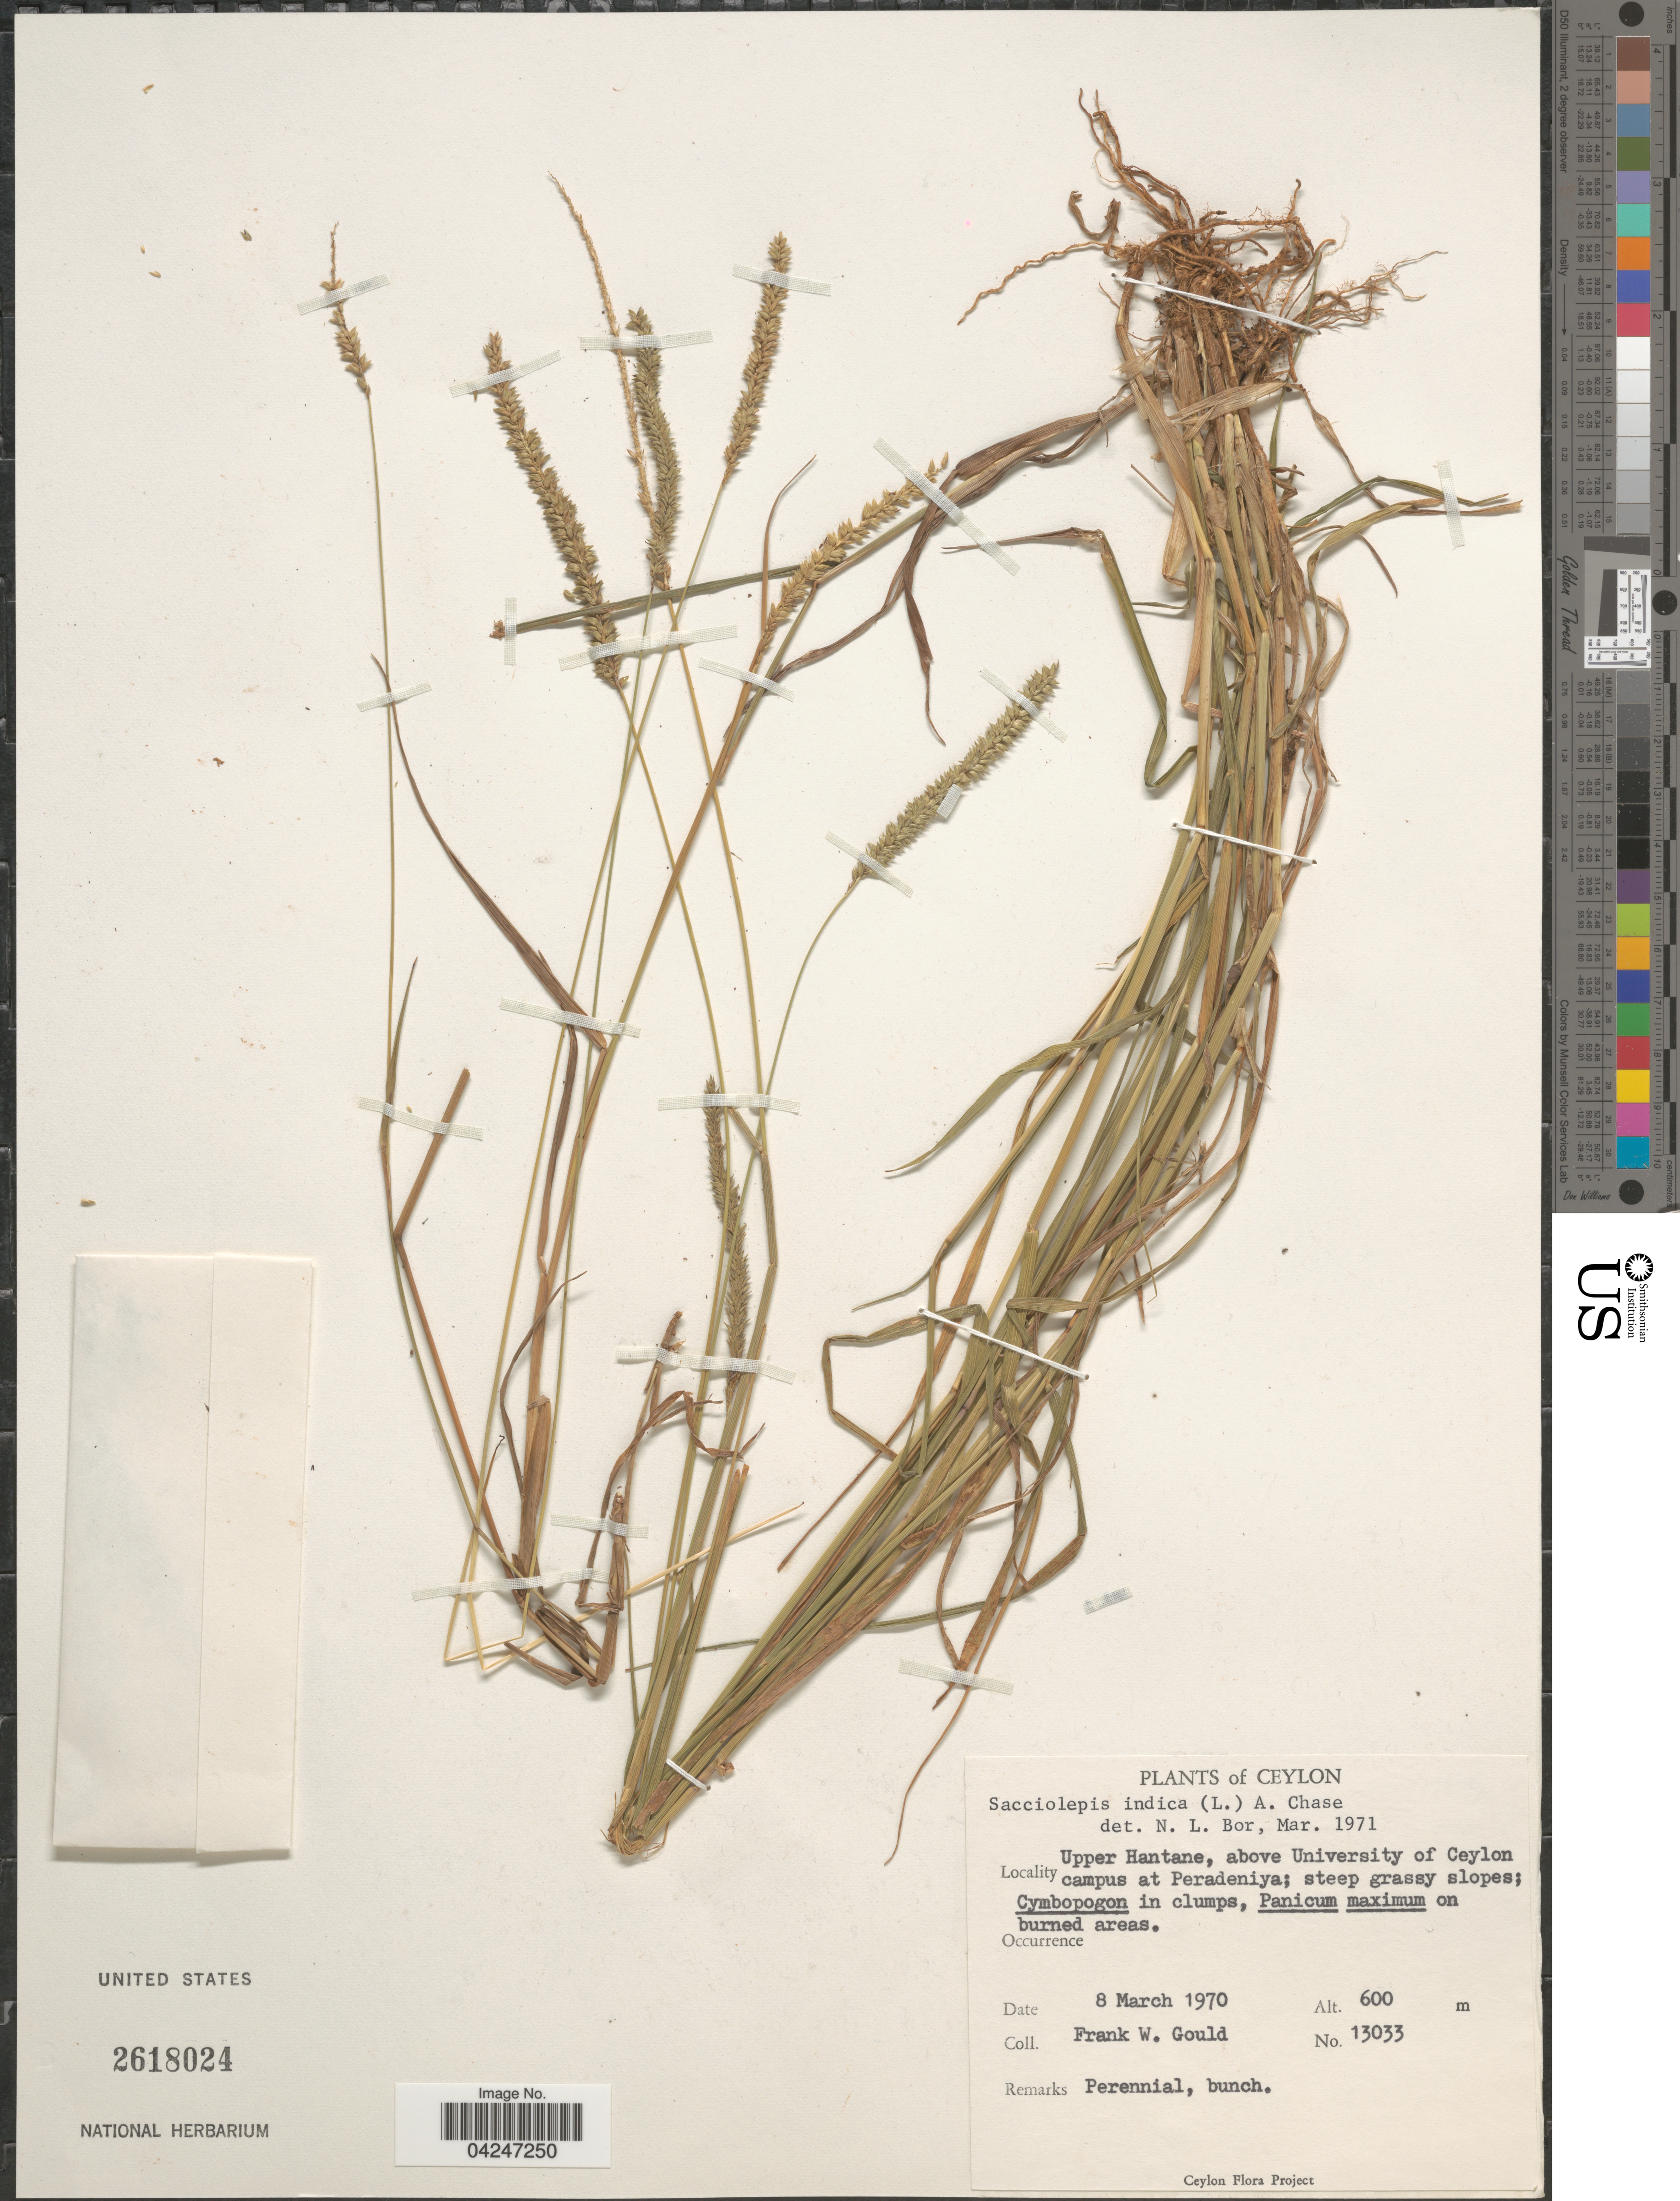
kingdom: Plantae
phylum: Tracheophyta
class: Liliopsida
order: Poales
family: Poaceae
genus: Sacciolepis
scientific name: Sacciolepis indica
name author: (L.) Chase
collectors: F. W. Gould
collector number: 13033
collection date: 1970-03-08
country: Sri Lanka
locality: Ceylon. Upper Hantane, above University of Ceylon campus at Peradeniya.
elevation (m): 600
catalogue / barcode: US 2618024